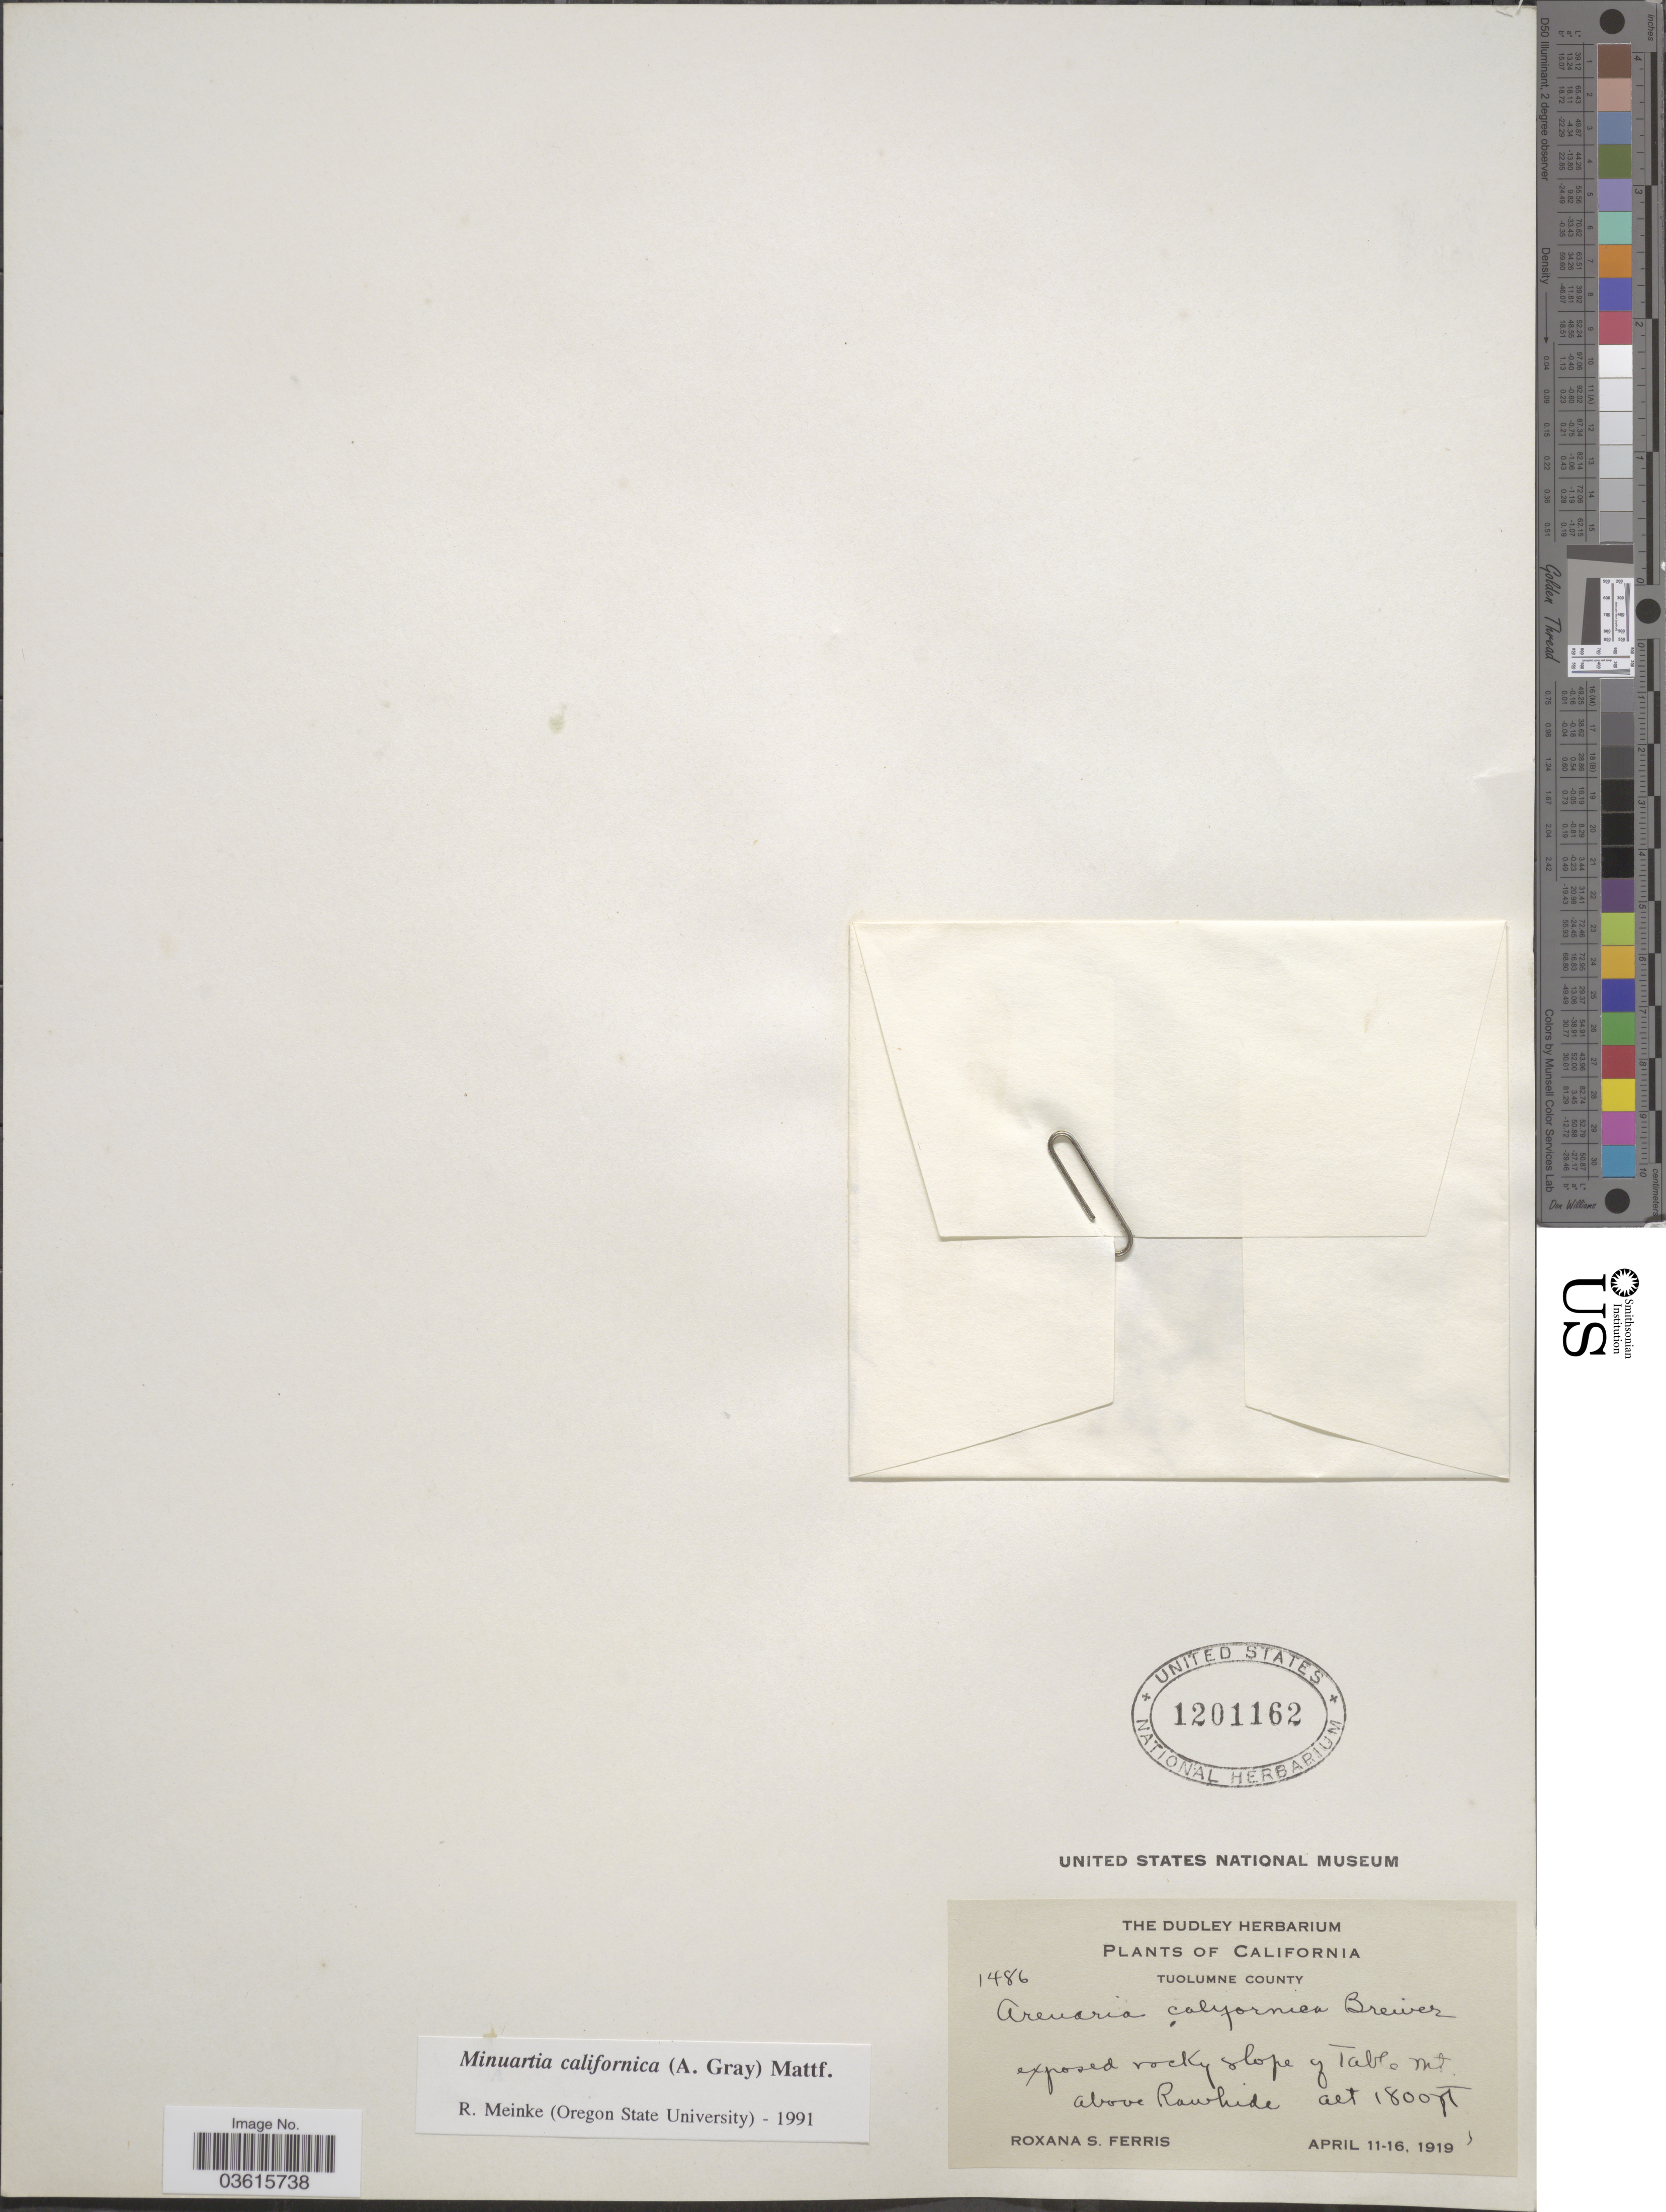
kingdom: Plantae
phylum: Tracheophyta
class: Magnoliopsida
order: Caryophyllales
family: Caryophyllaceae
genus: Minuartia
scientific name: Minuartia californica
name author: (A. Gray) Mattf.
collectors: R. S. Ferris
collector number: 1486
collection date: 1919-04-11/1919-04-16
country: United States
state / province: California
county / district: Tuolumne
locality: Tuolumne County. Rocky slope of Table Mt. above Rawhide.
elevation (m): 549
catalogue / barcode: US 1201162